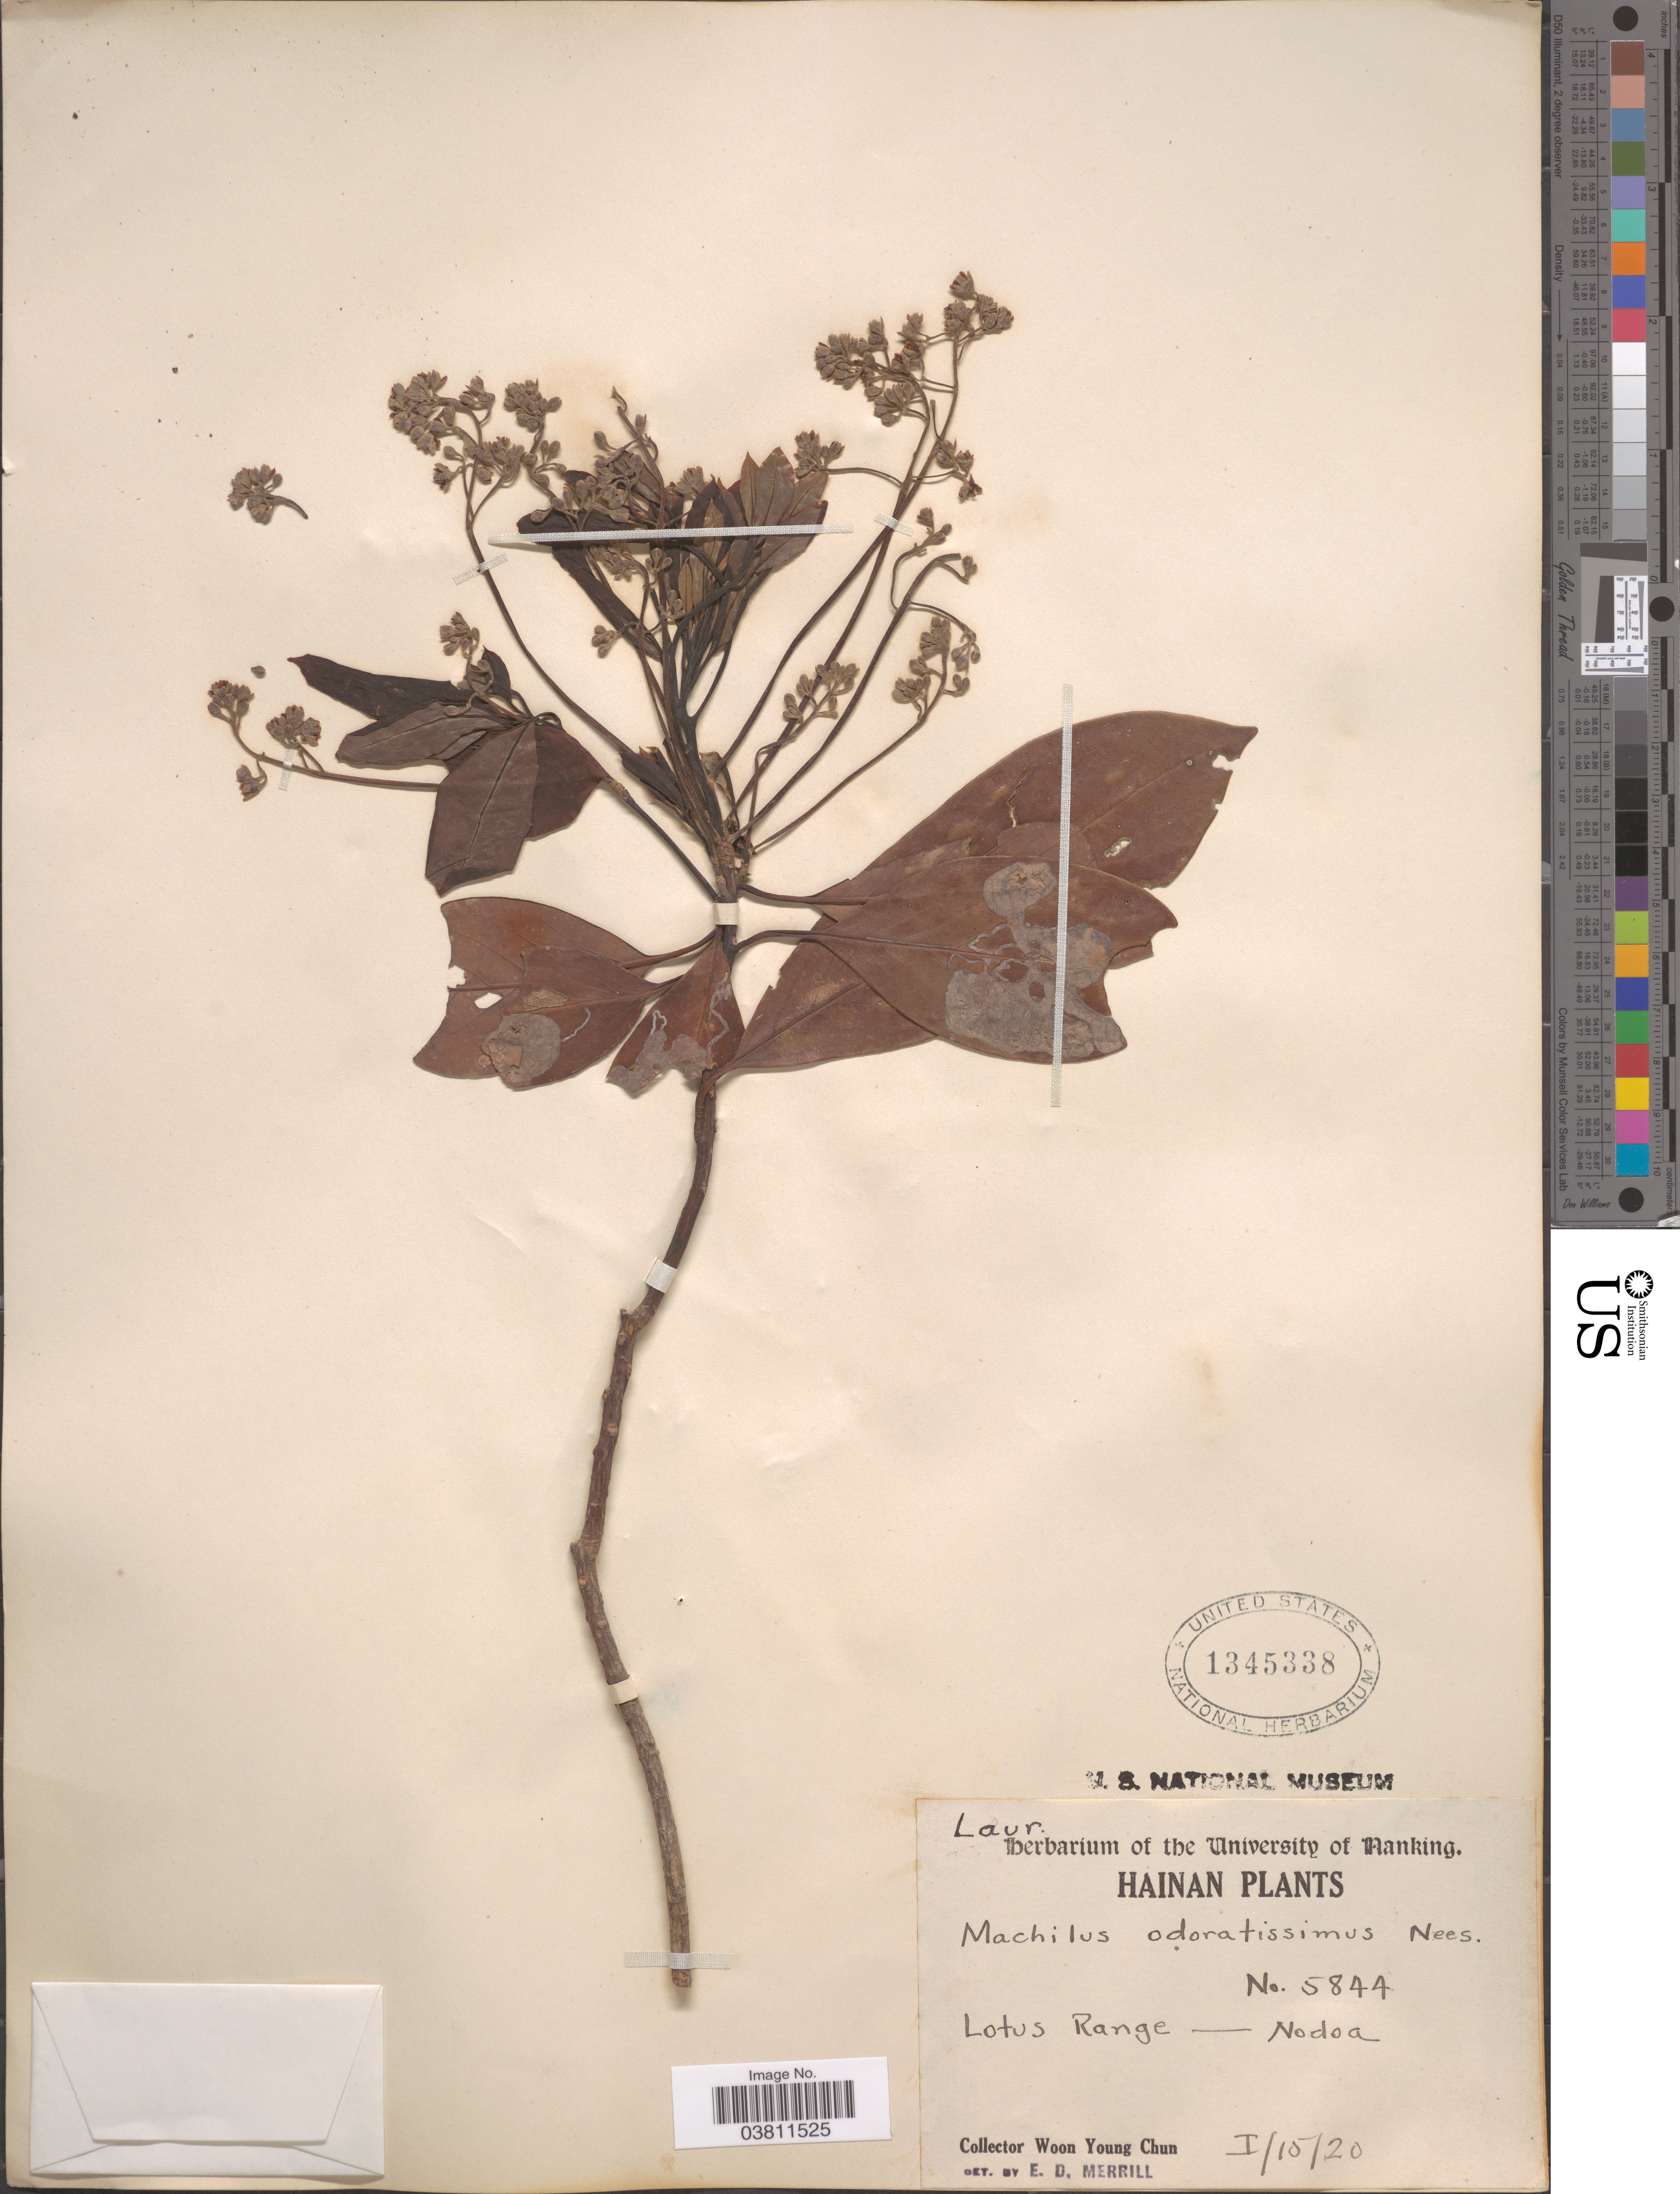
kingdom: Plantae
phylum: Tracheophyta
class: Magnoliopsida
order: Laurales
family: Lauraceae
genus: Persea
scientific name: Persea odoratissima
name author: (Nees) Kosterm.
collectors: W. Y. Chun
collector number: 5844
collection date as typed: Transcribed d/m/y: 15/1/20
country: China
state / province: Hainan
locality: Lotus Range - Nodoa.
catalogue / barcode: US 1345338